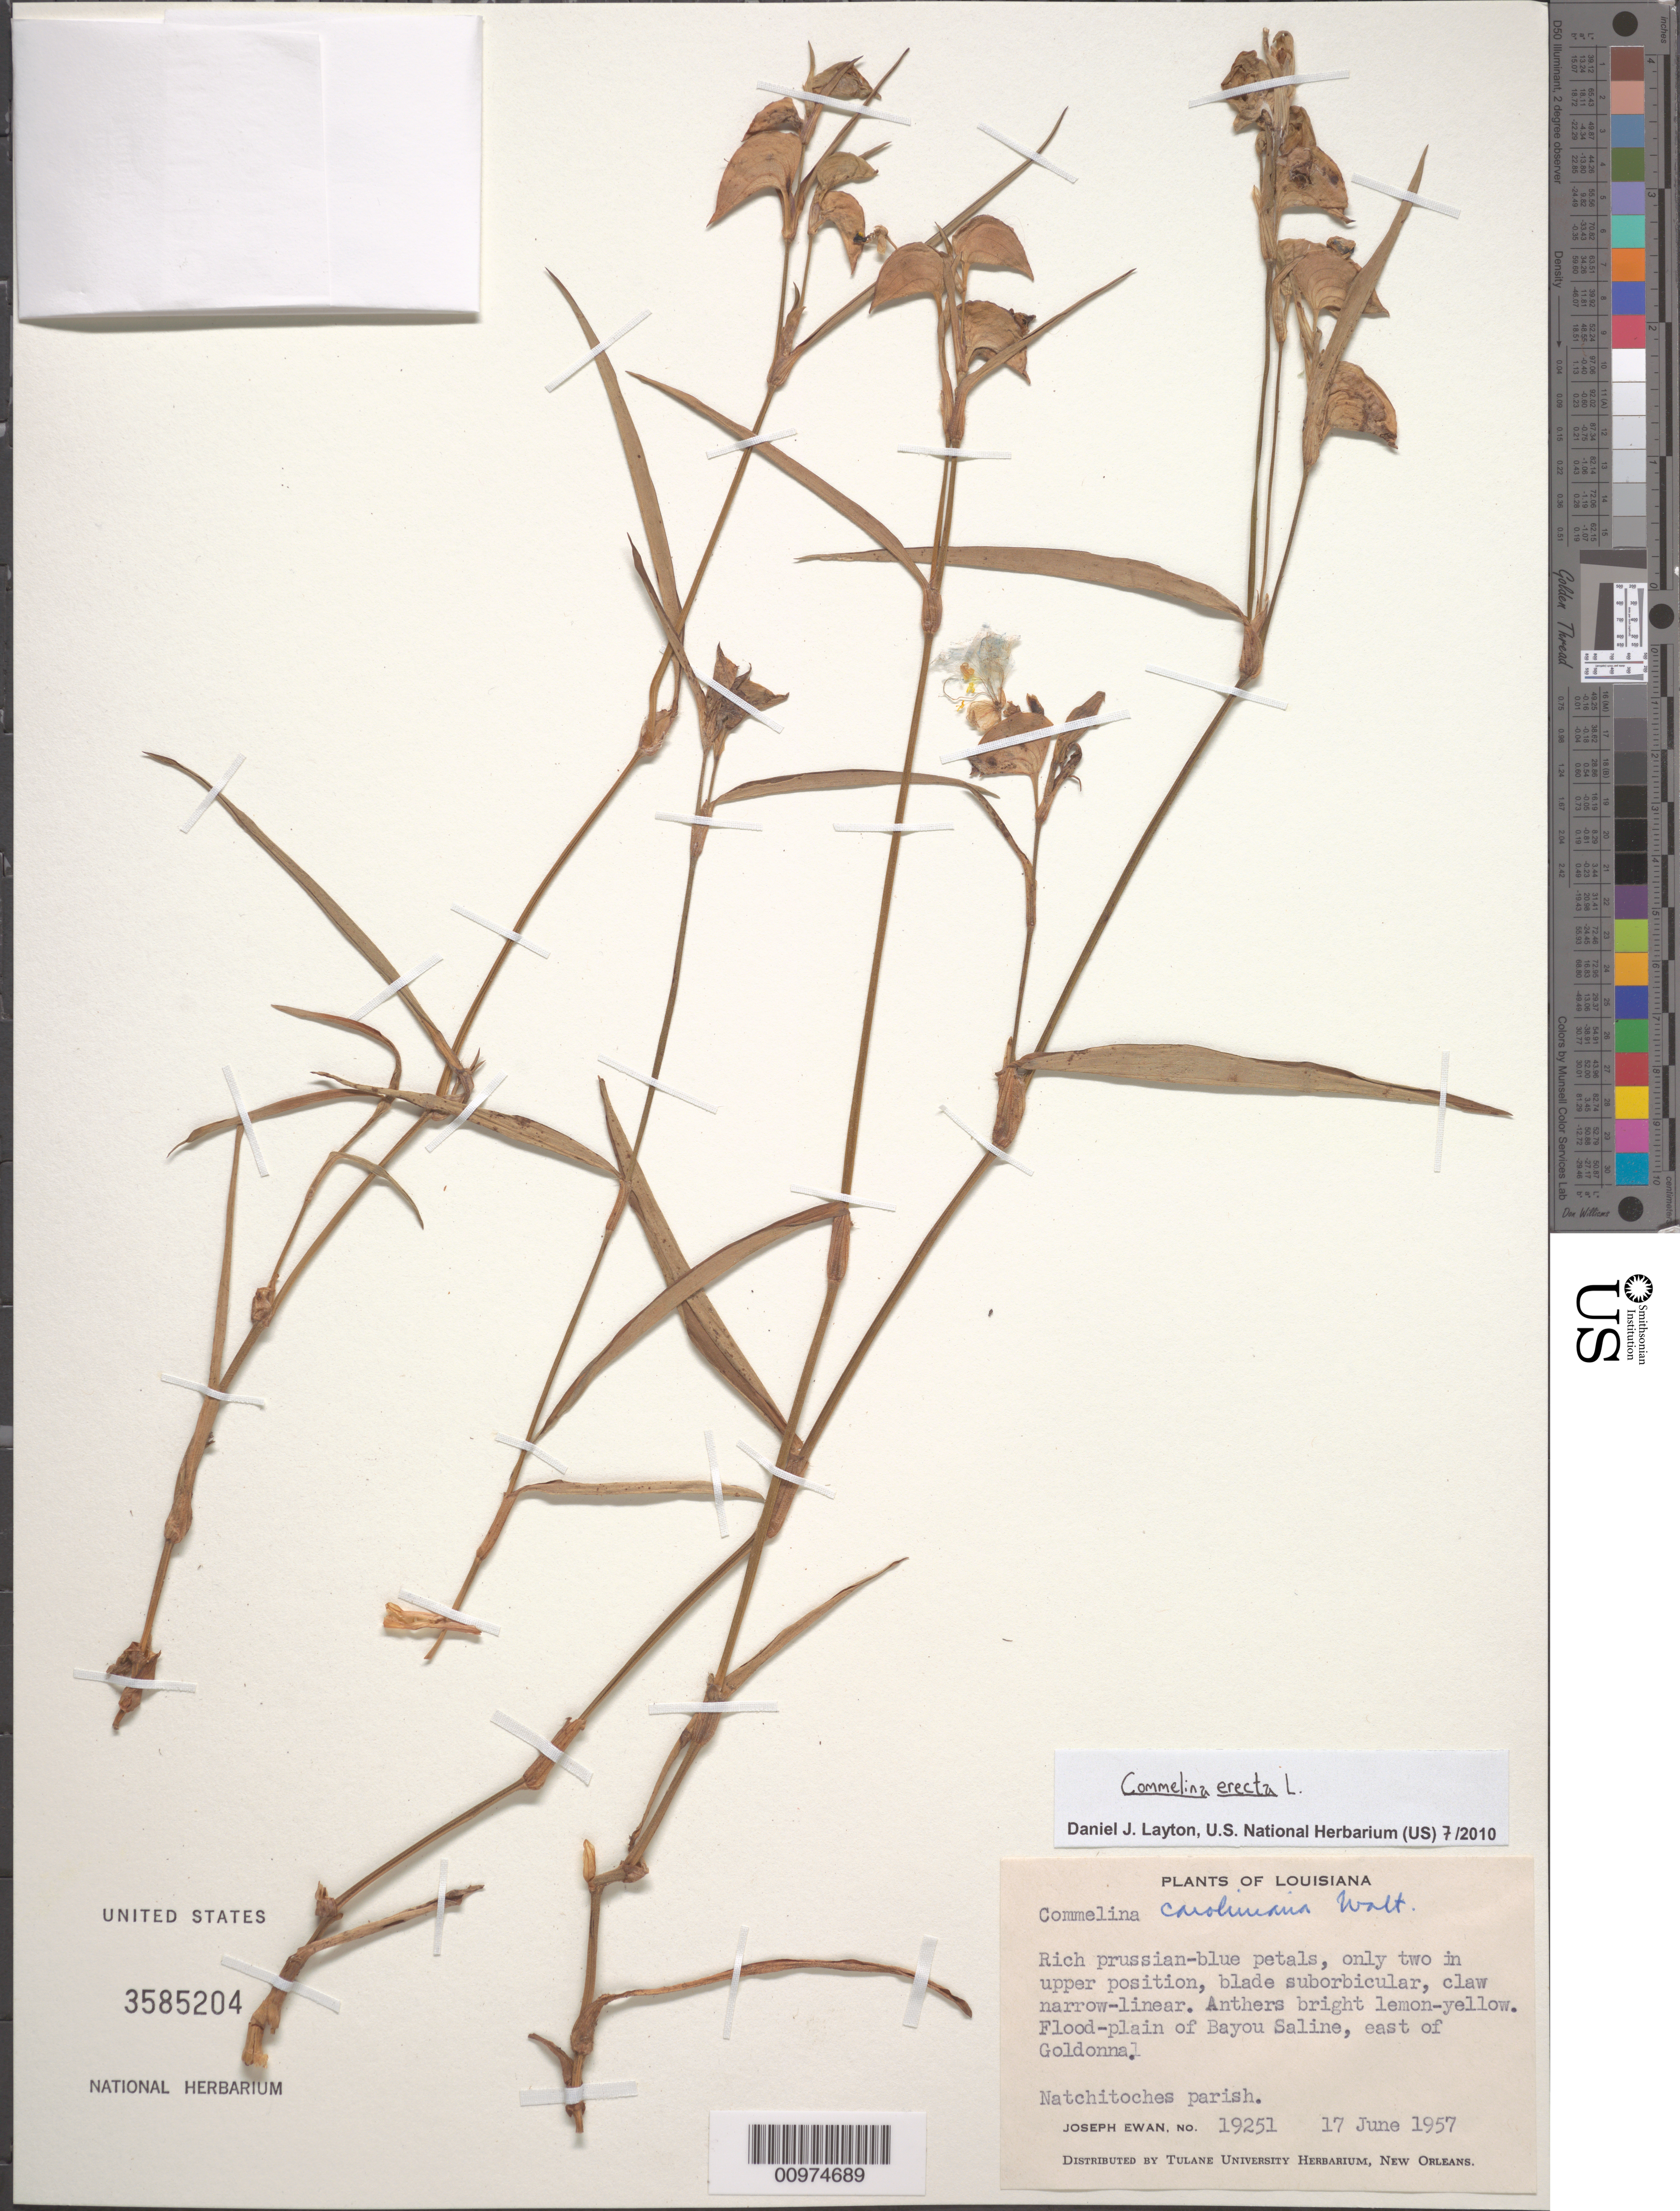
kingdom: Plantae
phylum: Tracheophyta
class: Liliopsida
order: Commelinales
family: Commelinaceae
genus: Commelina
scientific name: Commelina erecta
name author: L.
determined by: Layton, Daniel J.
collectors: J. A. Ewan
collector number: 19251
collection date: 1957-06-17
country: United States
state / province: Louisiana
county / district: Natchitoches Parish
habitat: Flood-plain of Bayou Saline, east of Goldonna.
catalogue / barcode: US 3585204